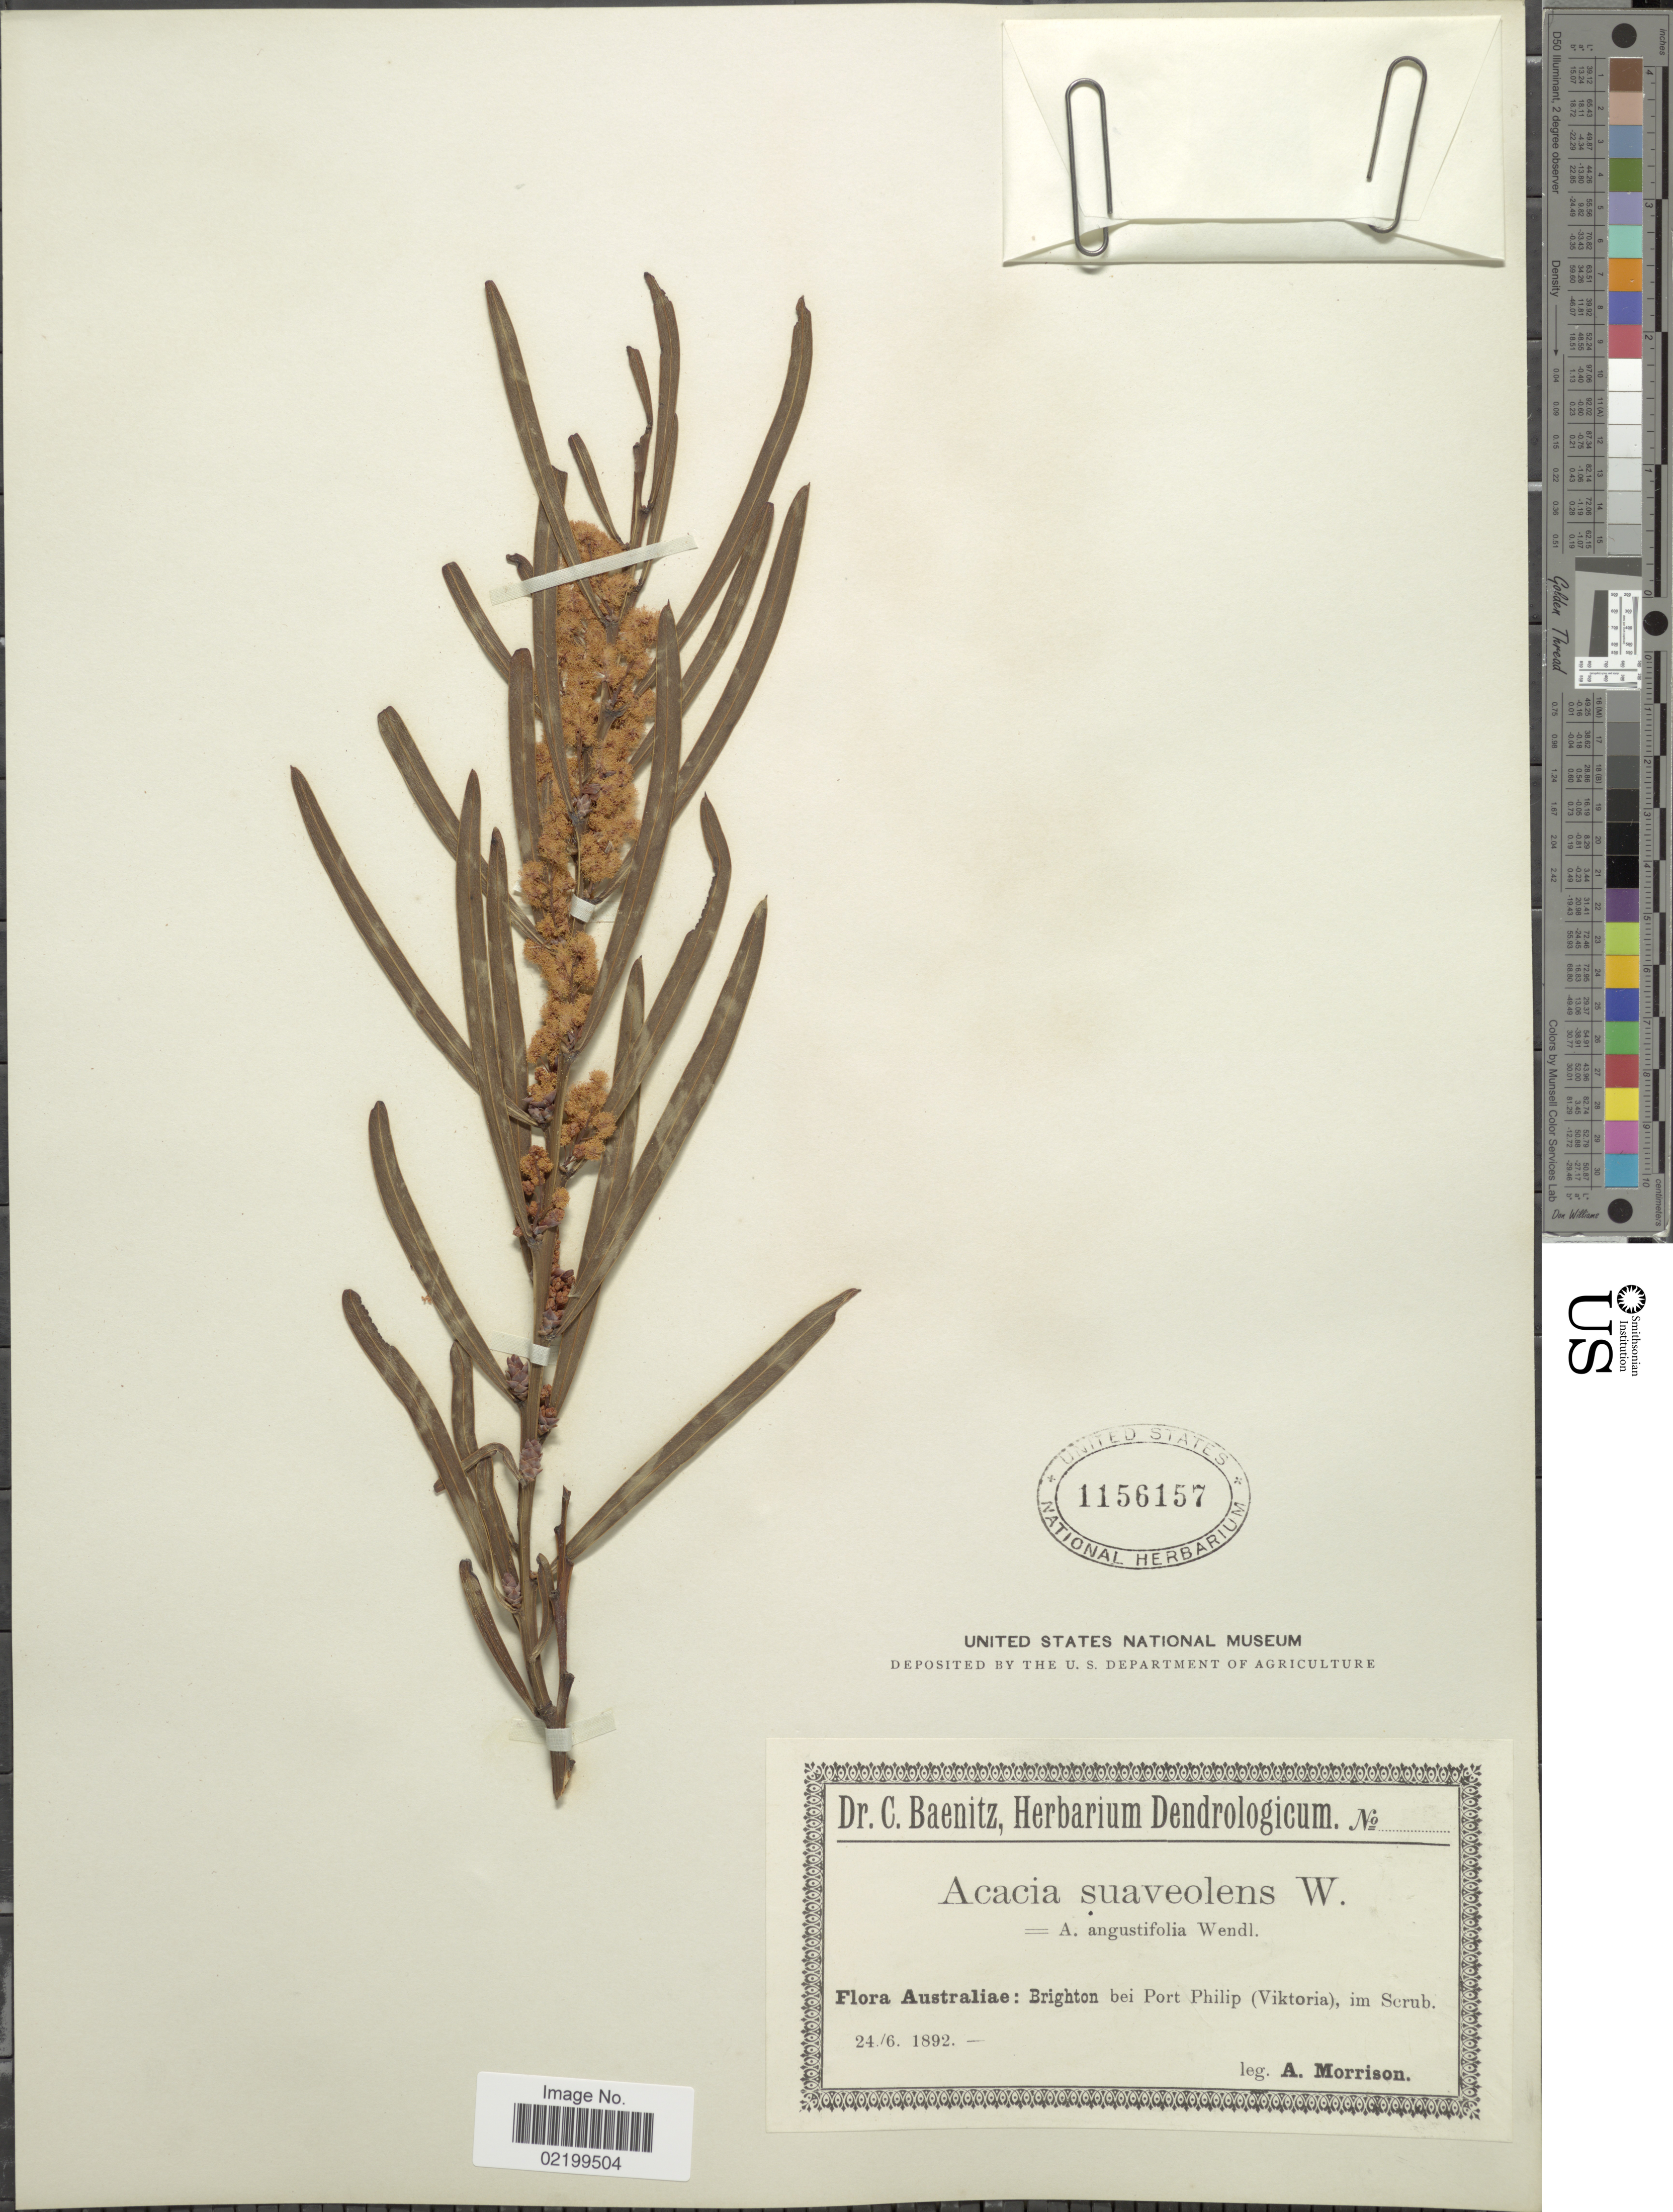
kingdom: Plantae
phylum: Tracheophyta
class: Magnoliopsida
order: Fabales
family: Fabaceae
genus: Acacia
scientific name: Acacia suaveolens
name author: (Sm.) Willd.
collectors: A. Morrison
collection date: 1892-06-24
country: Australia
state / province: Victoria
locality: Brighton bei Port Philip (Viktoria), im Scrub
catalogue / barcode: US 1156157